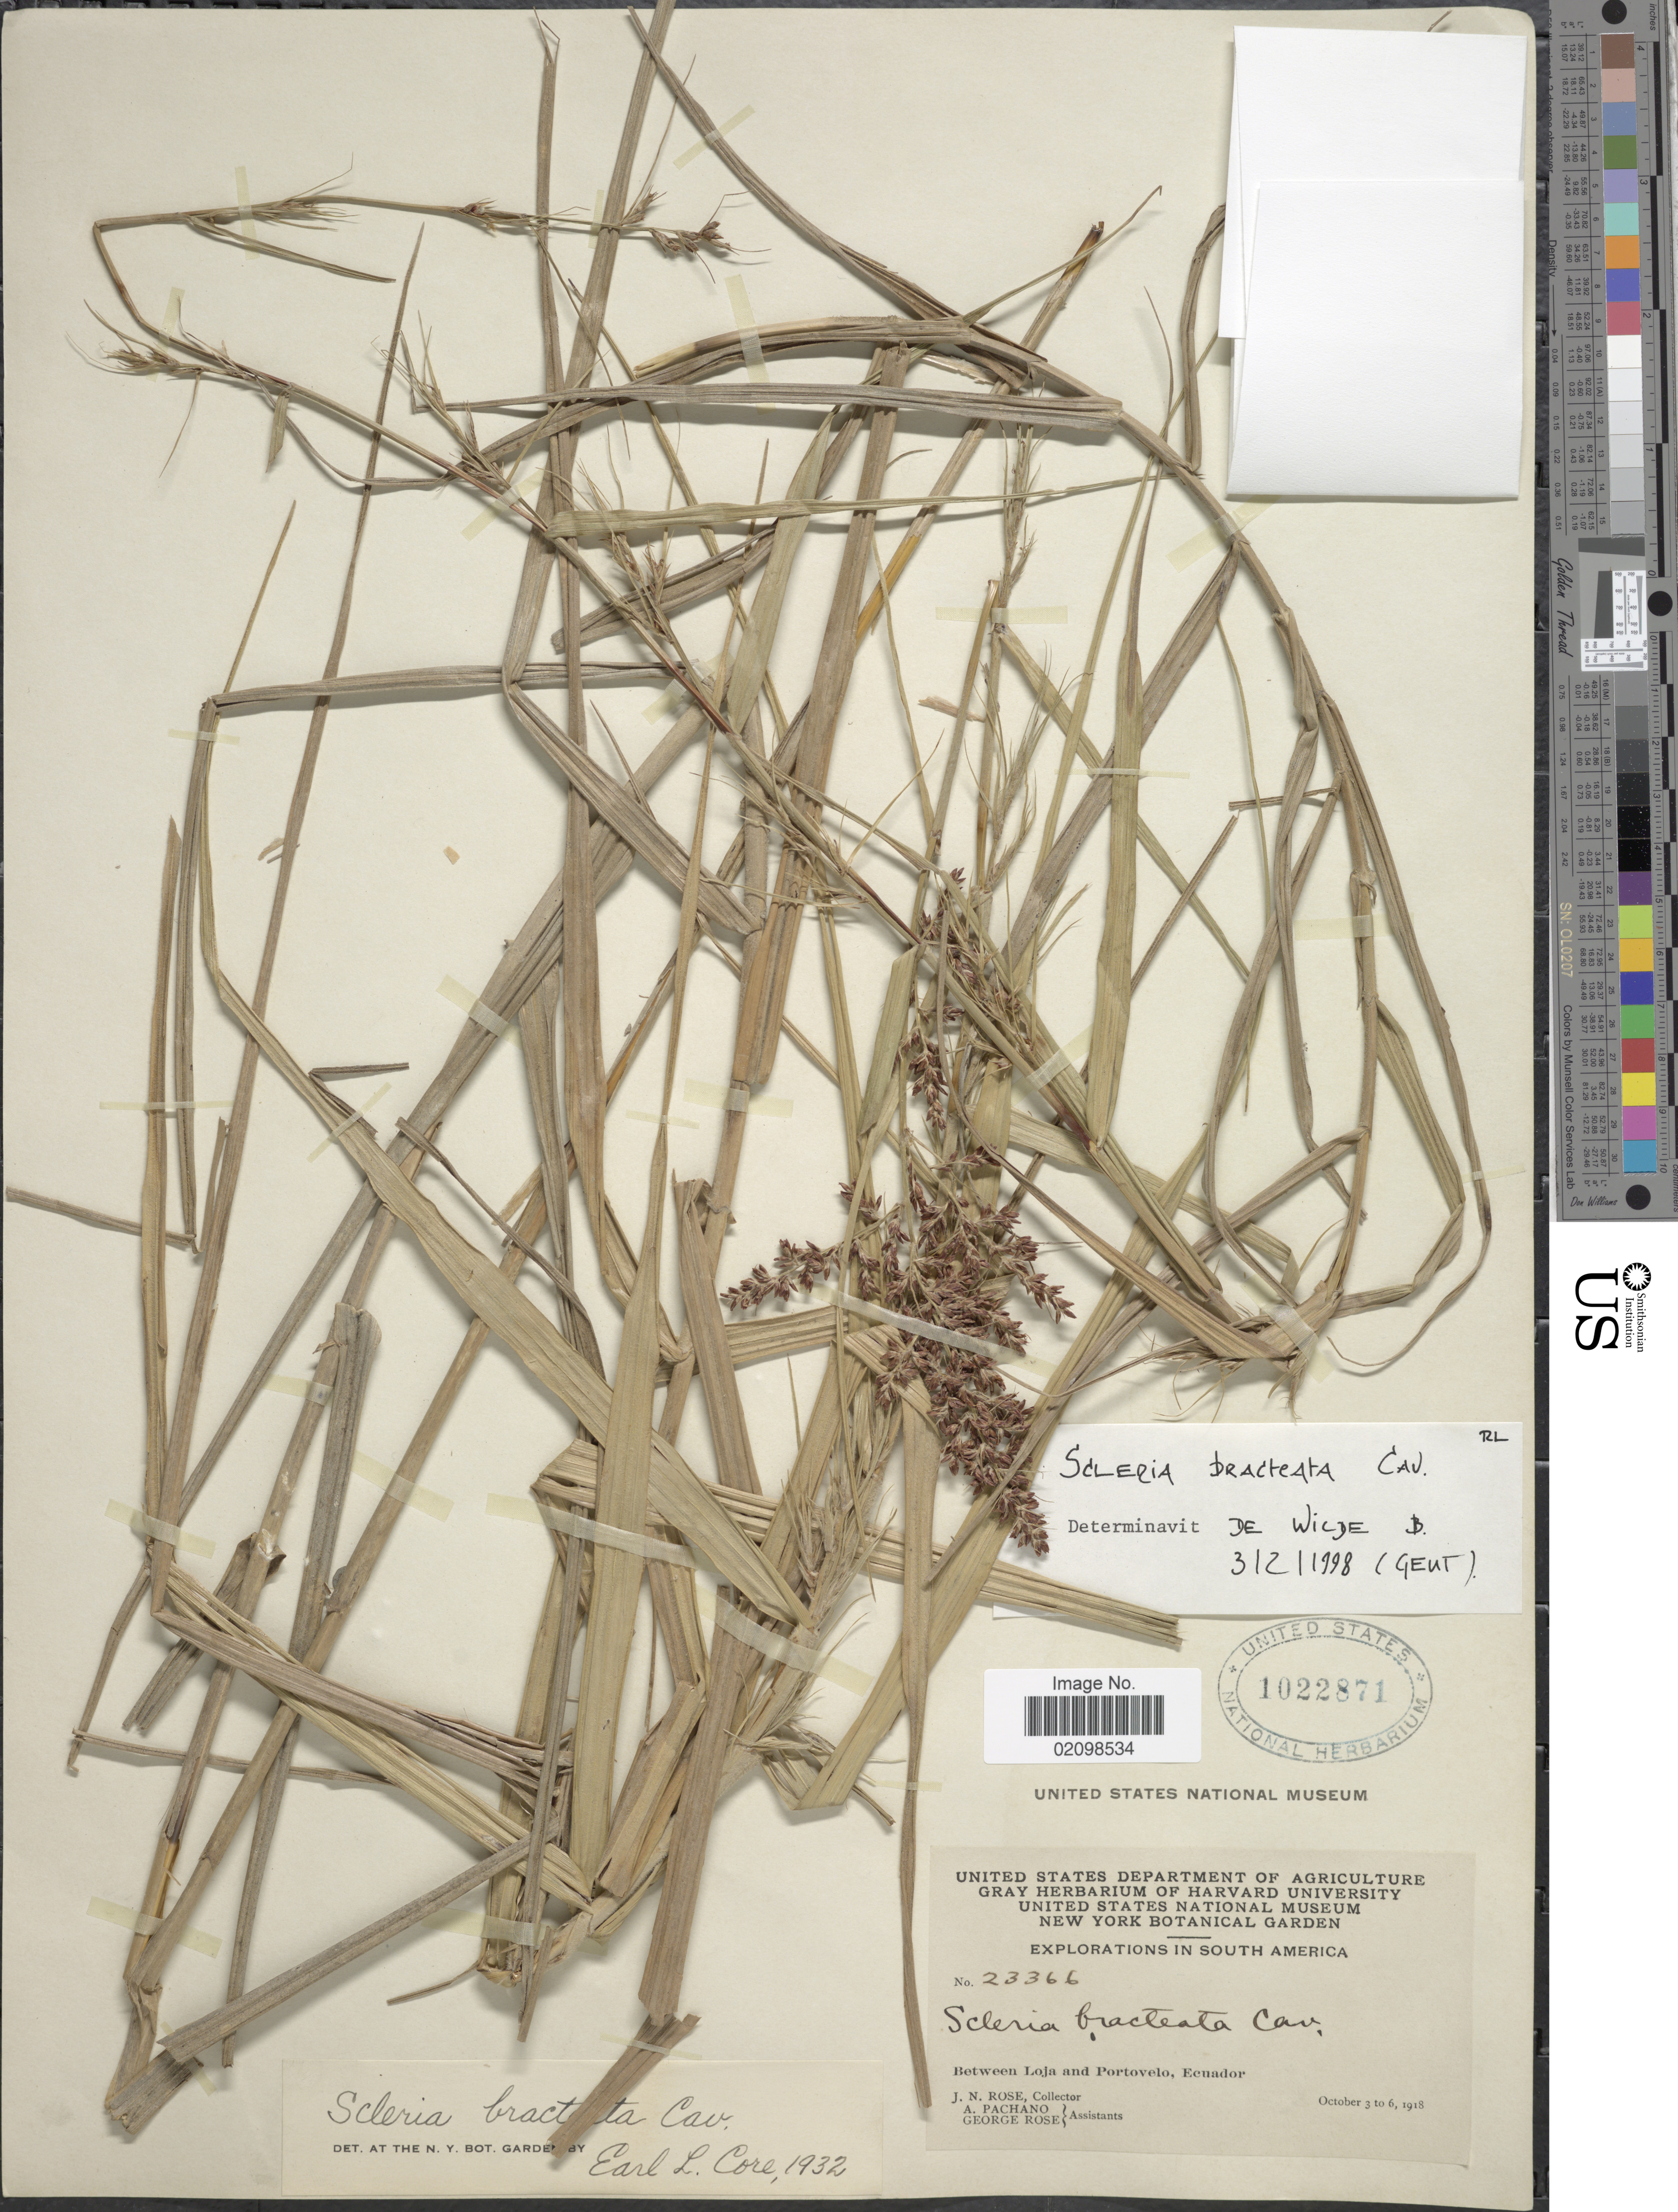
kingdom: Plantae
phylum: Tracheophyta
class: Liliopsida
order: Poales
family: Cyperaceae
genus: Scleria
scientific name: Scleria bracteata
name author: Cav.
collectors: J. N. Rose, A. Pachano & G. Rose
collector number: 23366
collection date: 1918-10-03/1918-10-06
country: Ecuador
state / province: Loja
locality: Between Loja and Portovelo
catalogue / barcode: US 1022871